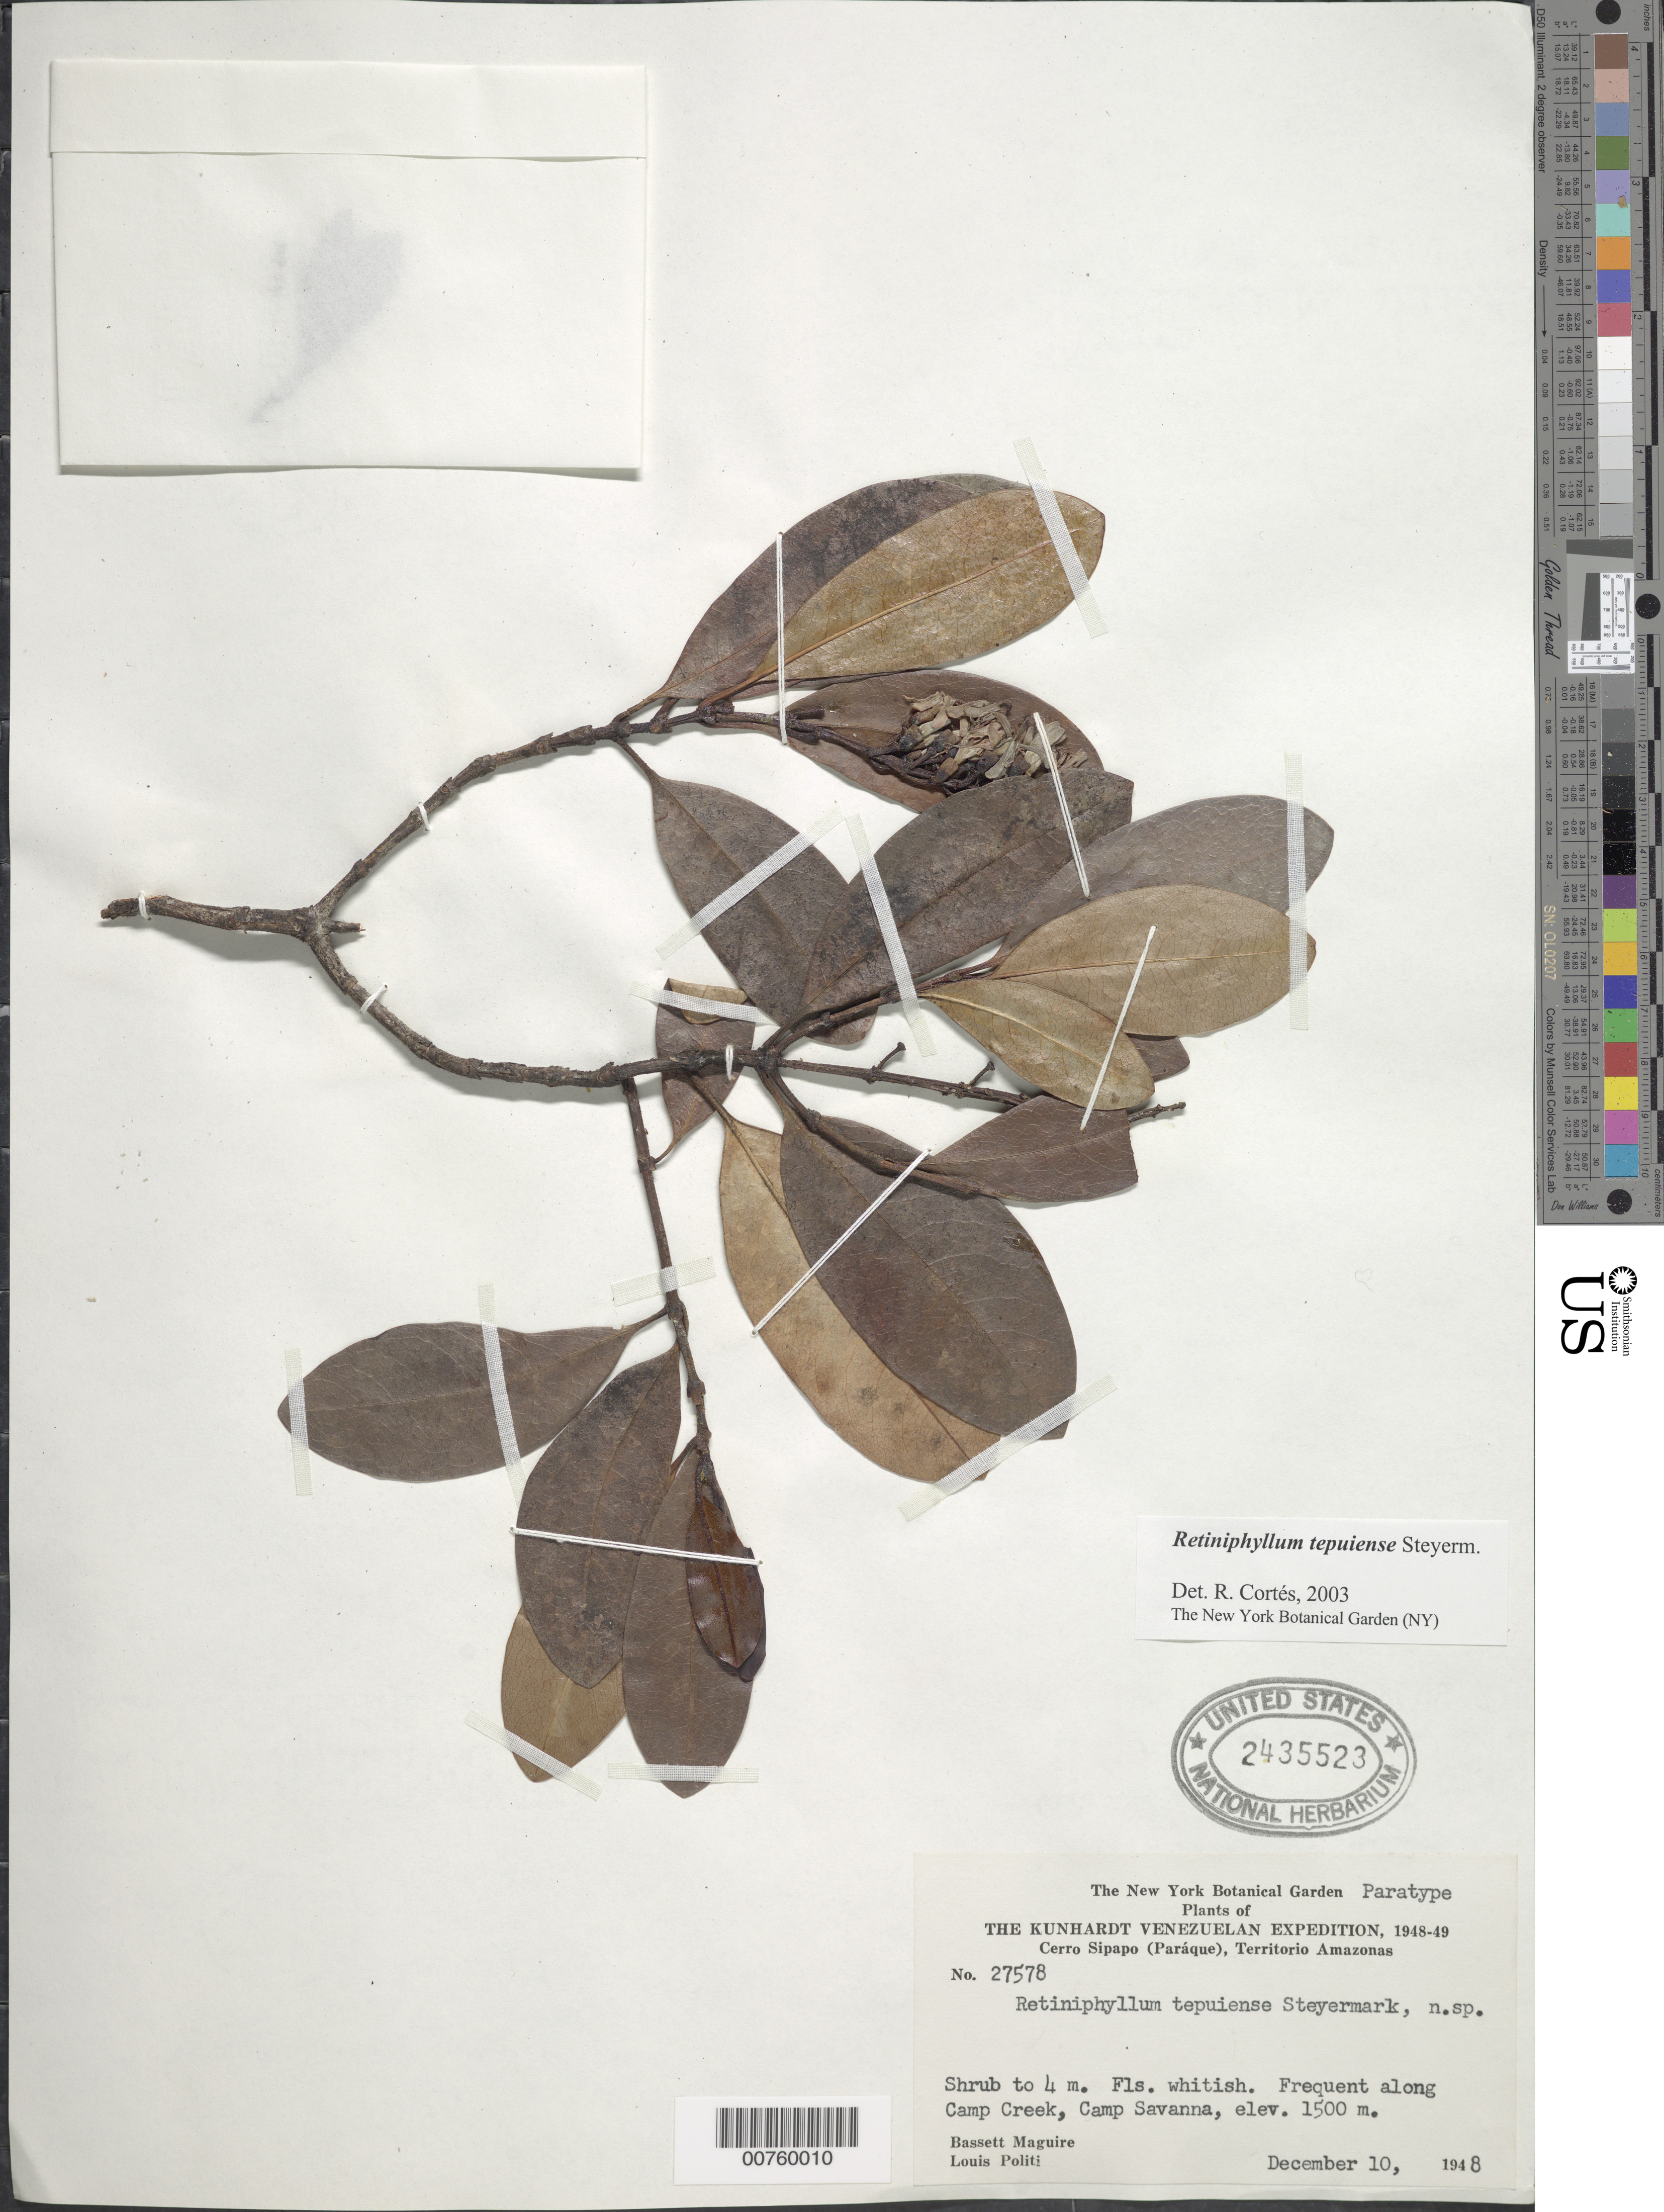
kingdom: Plantae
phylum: Tracheophyta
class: Magnoliopsida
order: Gentianales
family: Rubiaceae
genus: Retiniphyllum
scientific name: Retiniphyllum tepuiense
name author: Steyerm.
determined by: Cortes R., G.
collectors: B. Maguire & L. Politi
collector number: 27578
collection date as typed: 10-Dec-48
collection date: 1948-12-10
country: Venezuela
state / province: Amazonas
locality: Cerro Sipapo (Paráque), Savanna Camp, Campo Grande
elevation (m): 1500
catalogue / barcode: US 2435523